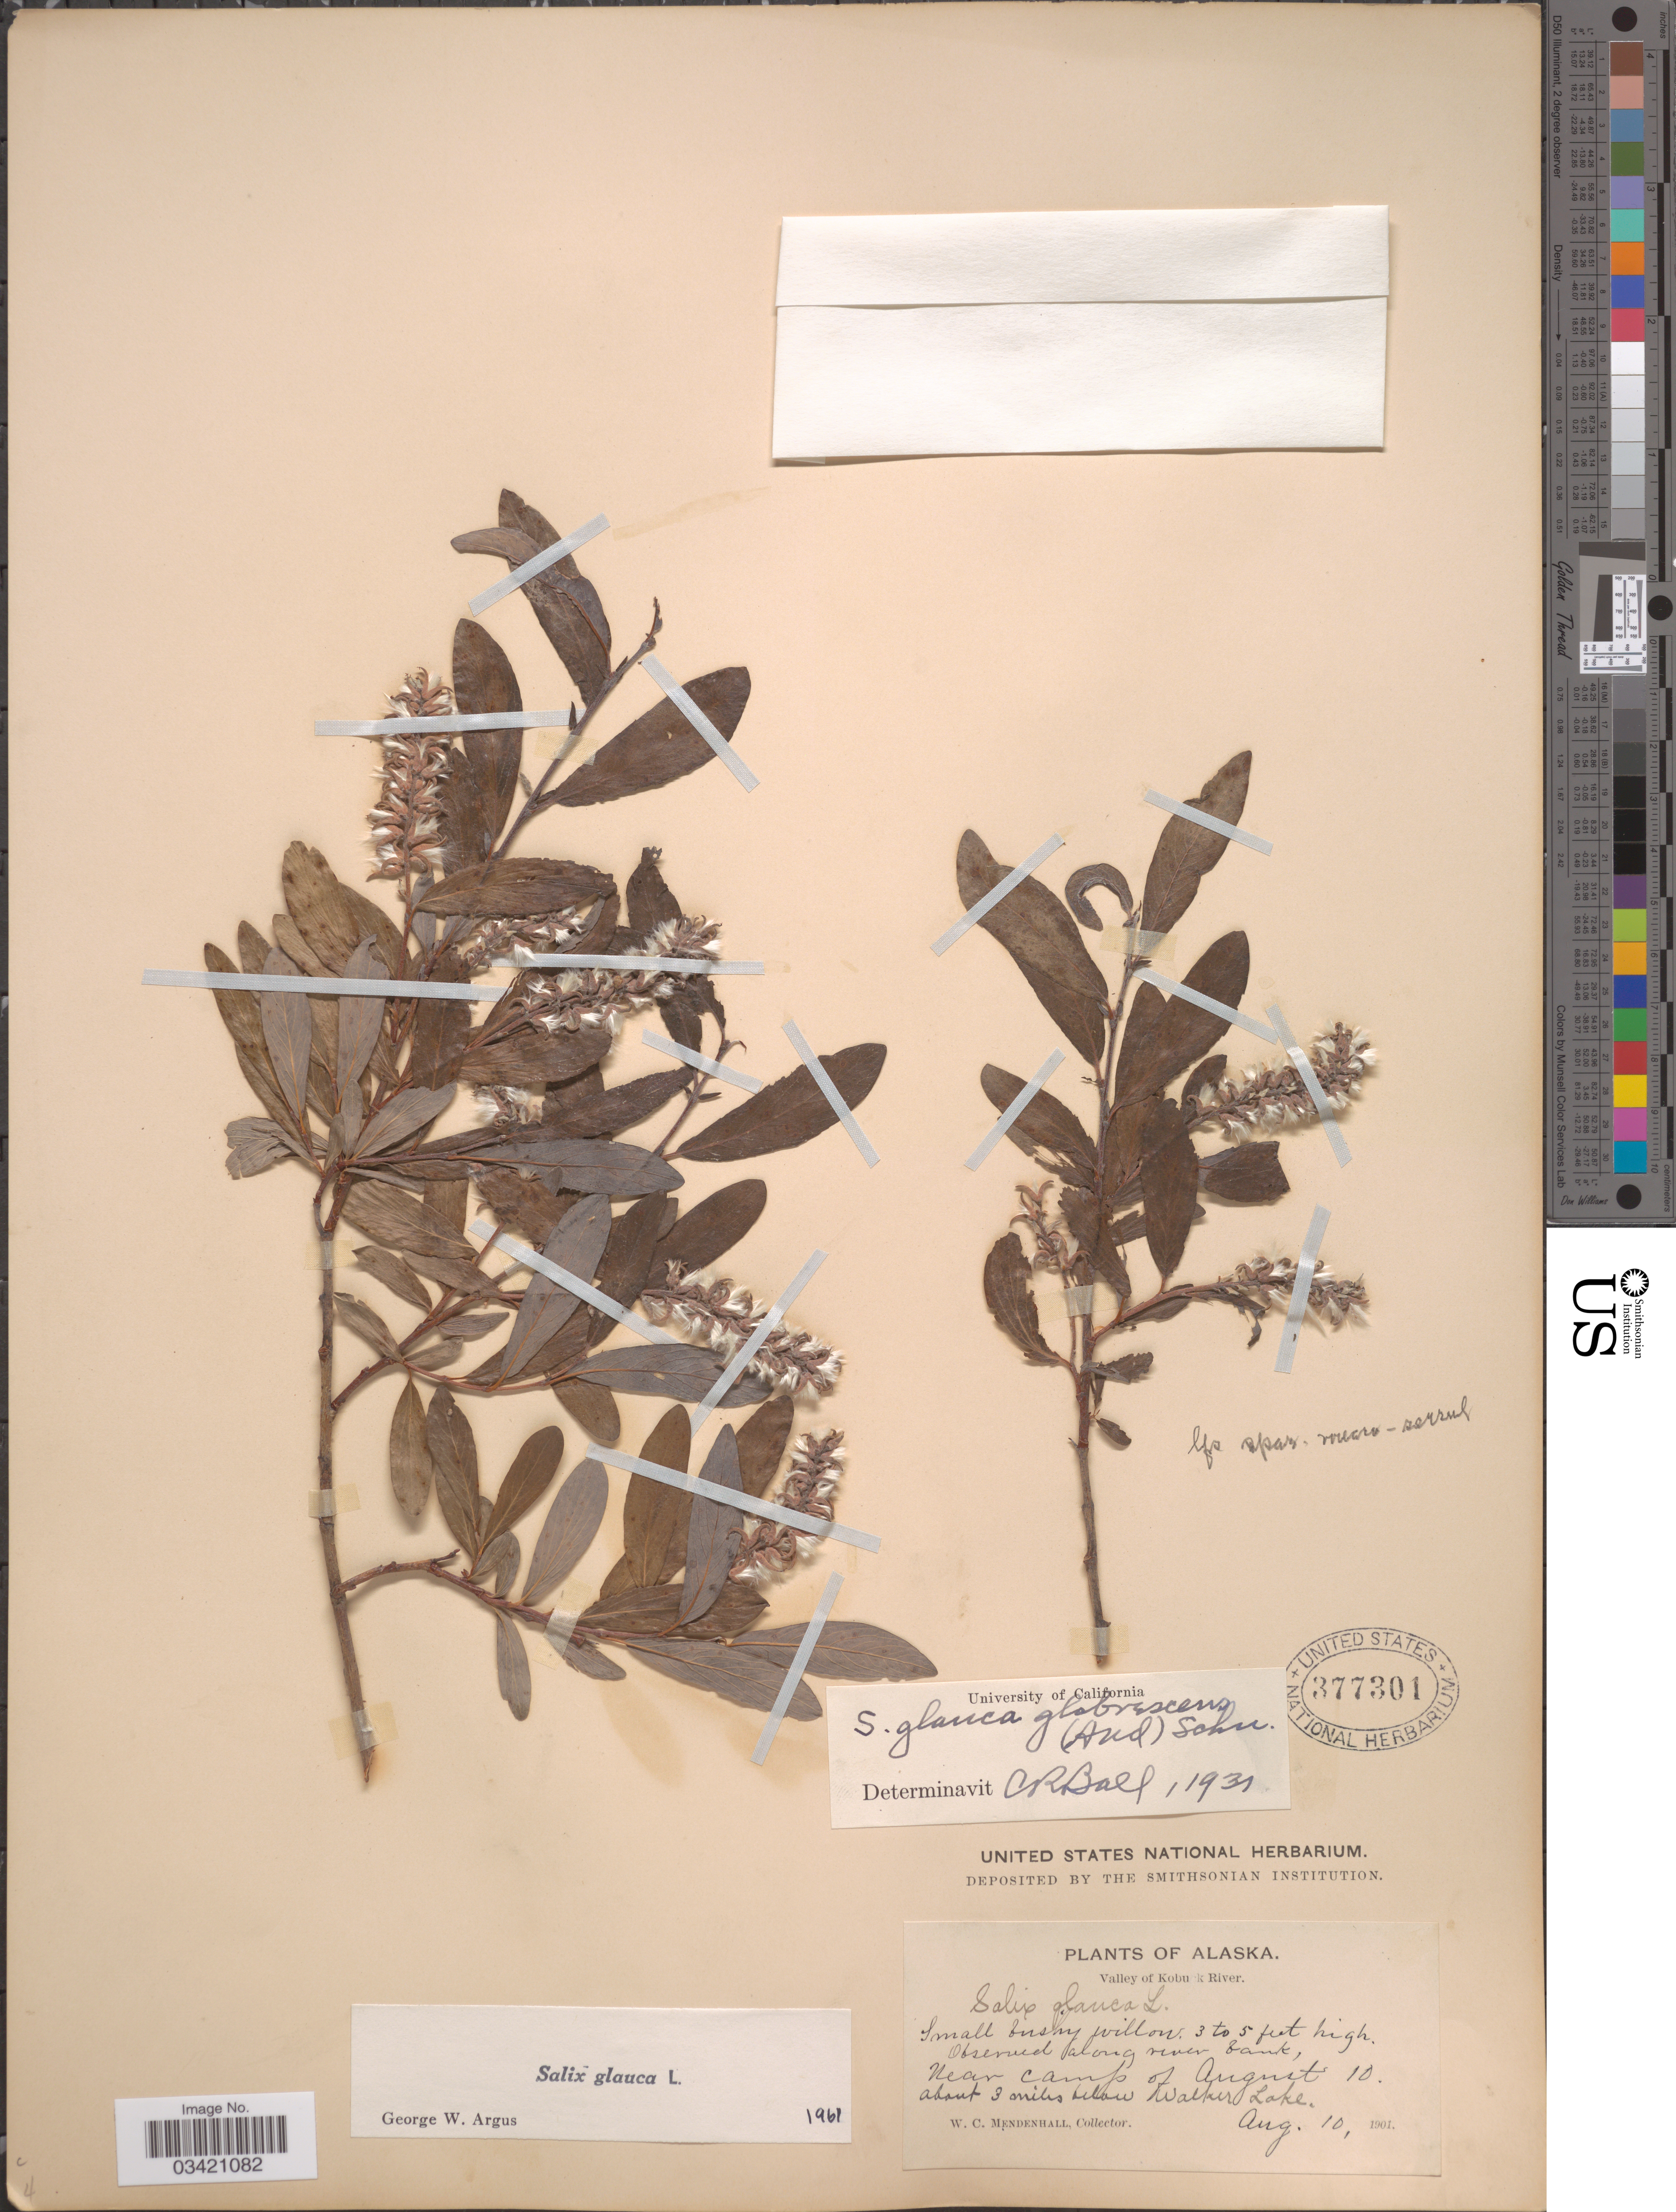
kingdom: Plantae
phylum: Tracheophyta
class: Magnoliopsida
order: Malpighiales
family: Salicaceae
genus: Salix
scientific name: Salix glauca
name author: L.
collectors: W. Mendenhall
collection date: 1901-08-10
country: United States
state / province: Alaska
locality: Valley of Kobuck River. Near camp of August 10 about 3 miles below Walker Lake.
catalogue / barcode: US 377301